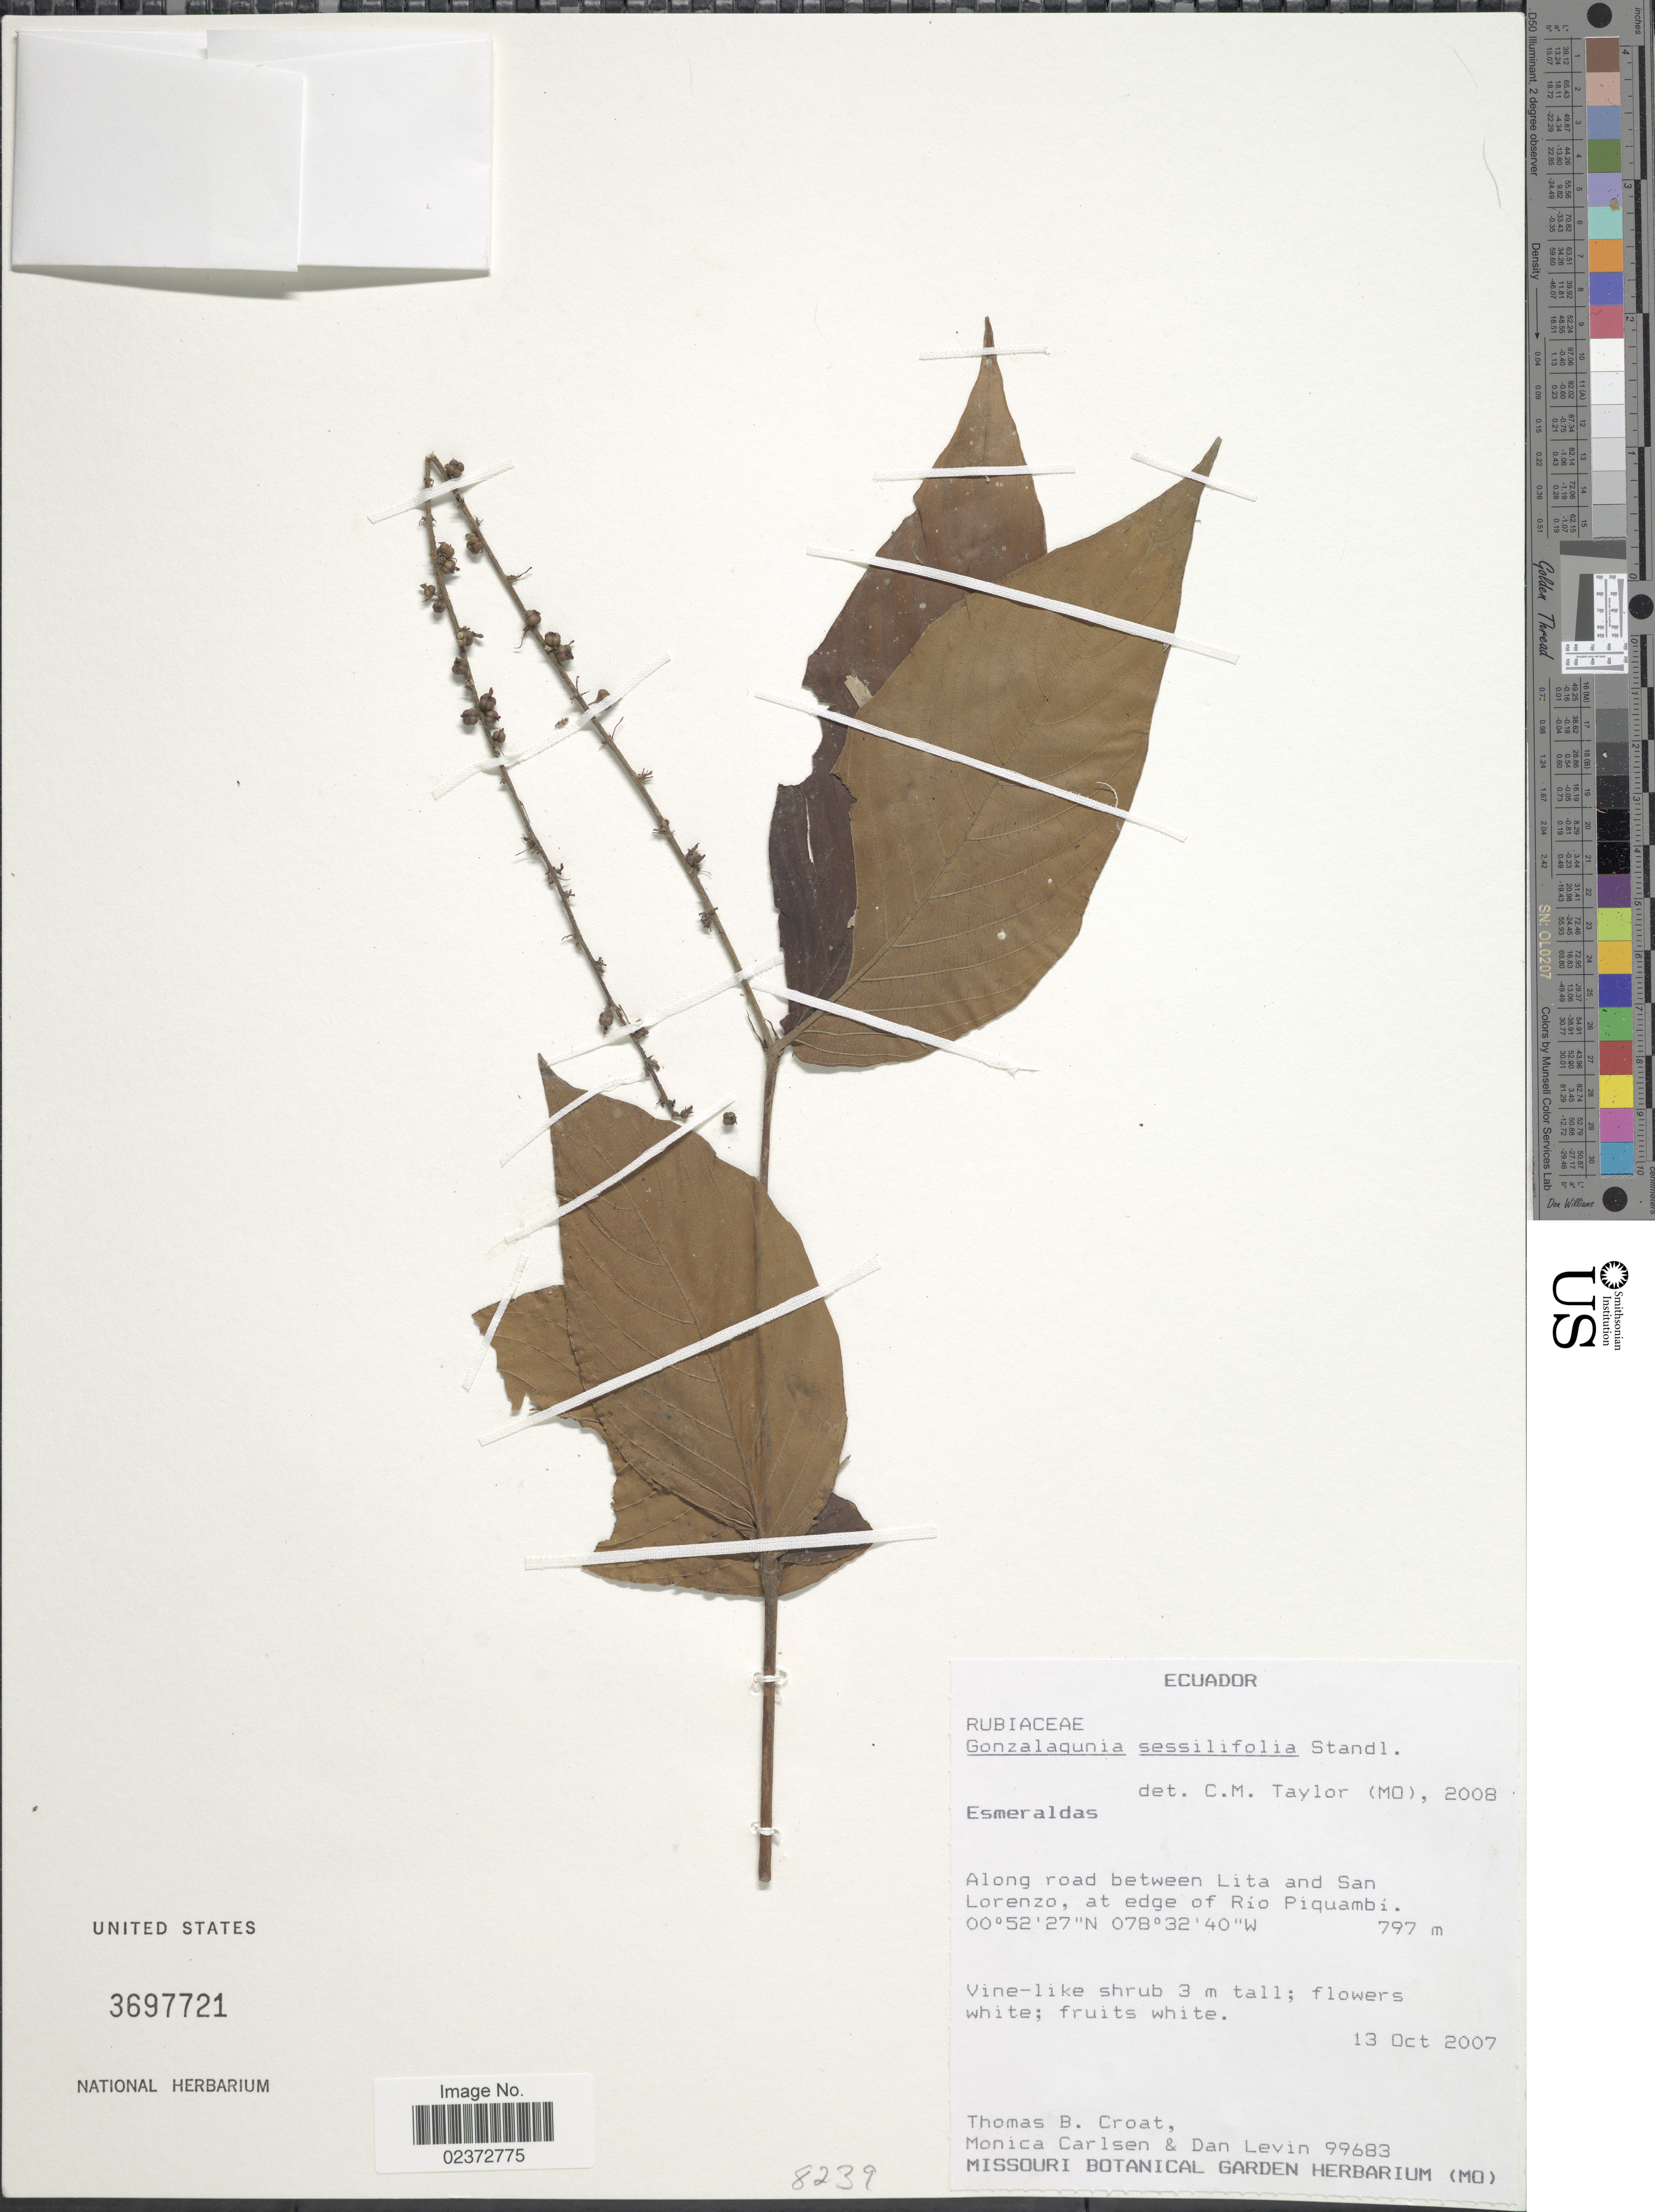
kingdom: Plantae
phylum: Tracheophyta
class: Magnoliopsida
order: Gentianales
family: Rubiaceae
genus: Gonzalagunia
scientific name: Gonzalagunia sessilifolia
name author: Standl.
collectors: T. B. Croat, M. M. Carlsen & D. Levin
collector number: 99683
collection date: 2007-10-13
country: Ecuador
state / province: Esmeraldas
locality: Along road between Lita and San Lorenzo, at edge of Rio Piquambí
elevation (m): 797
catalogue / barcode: US 3697721